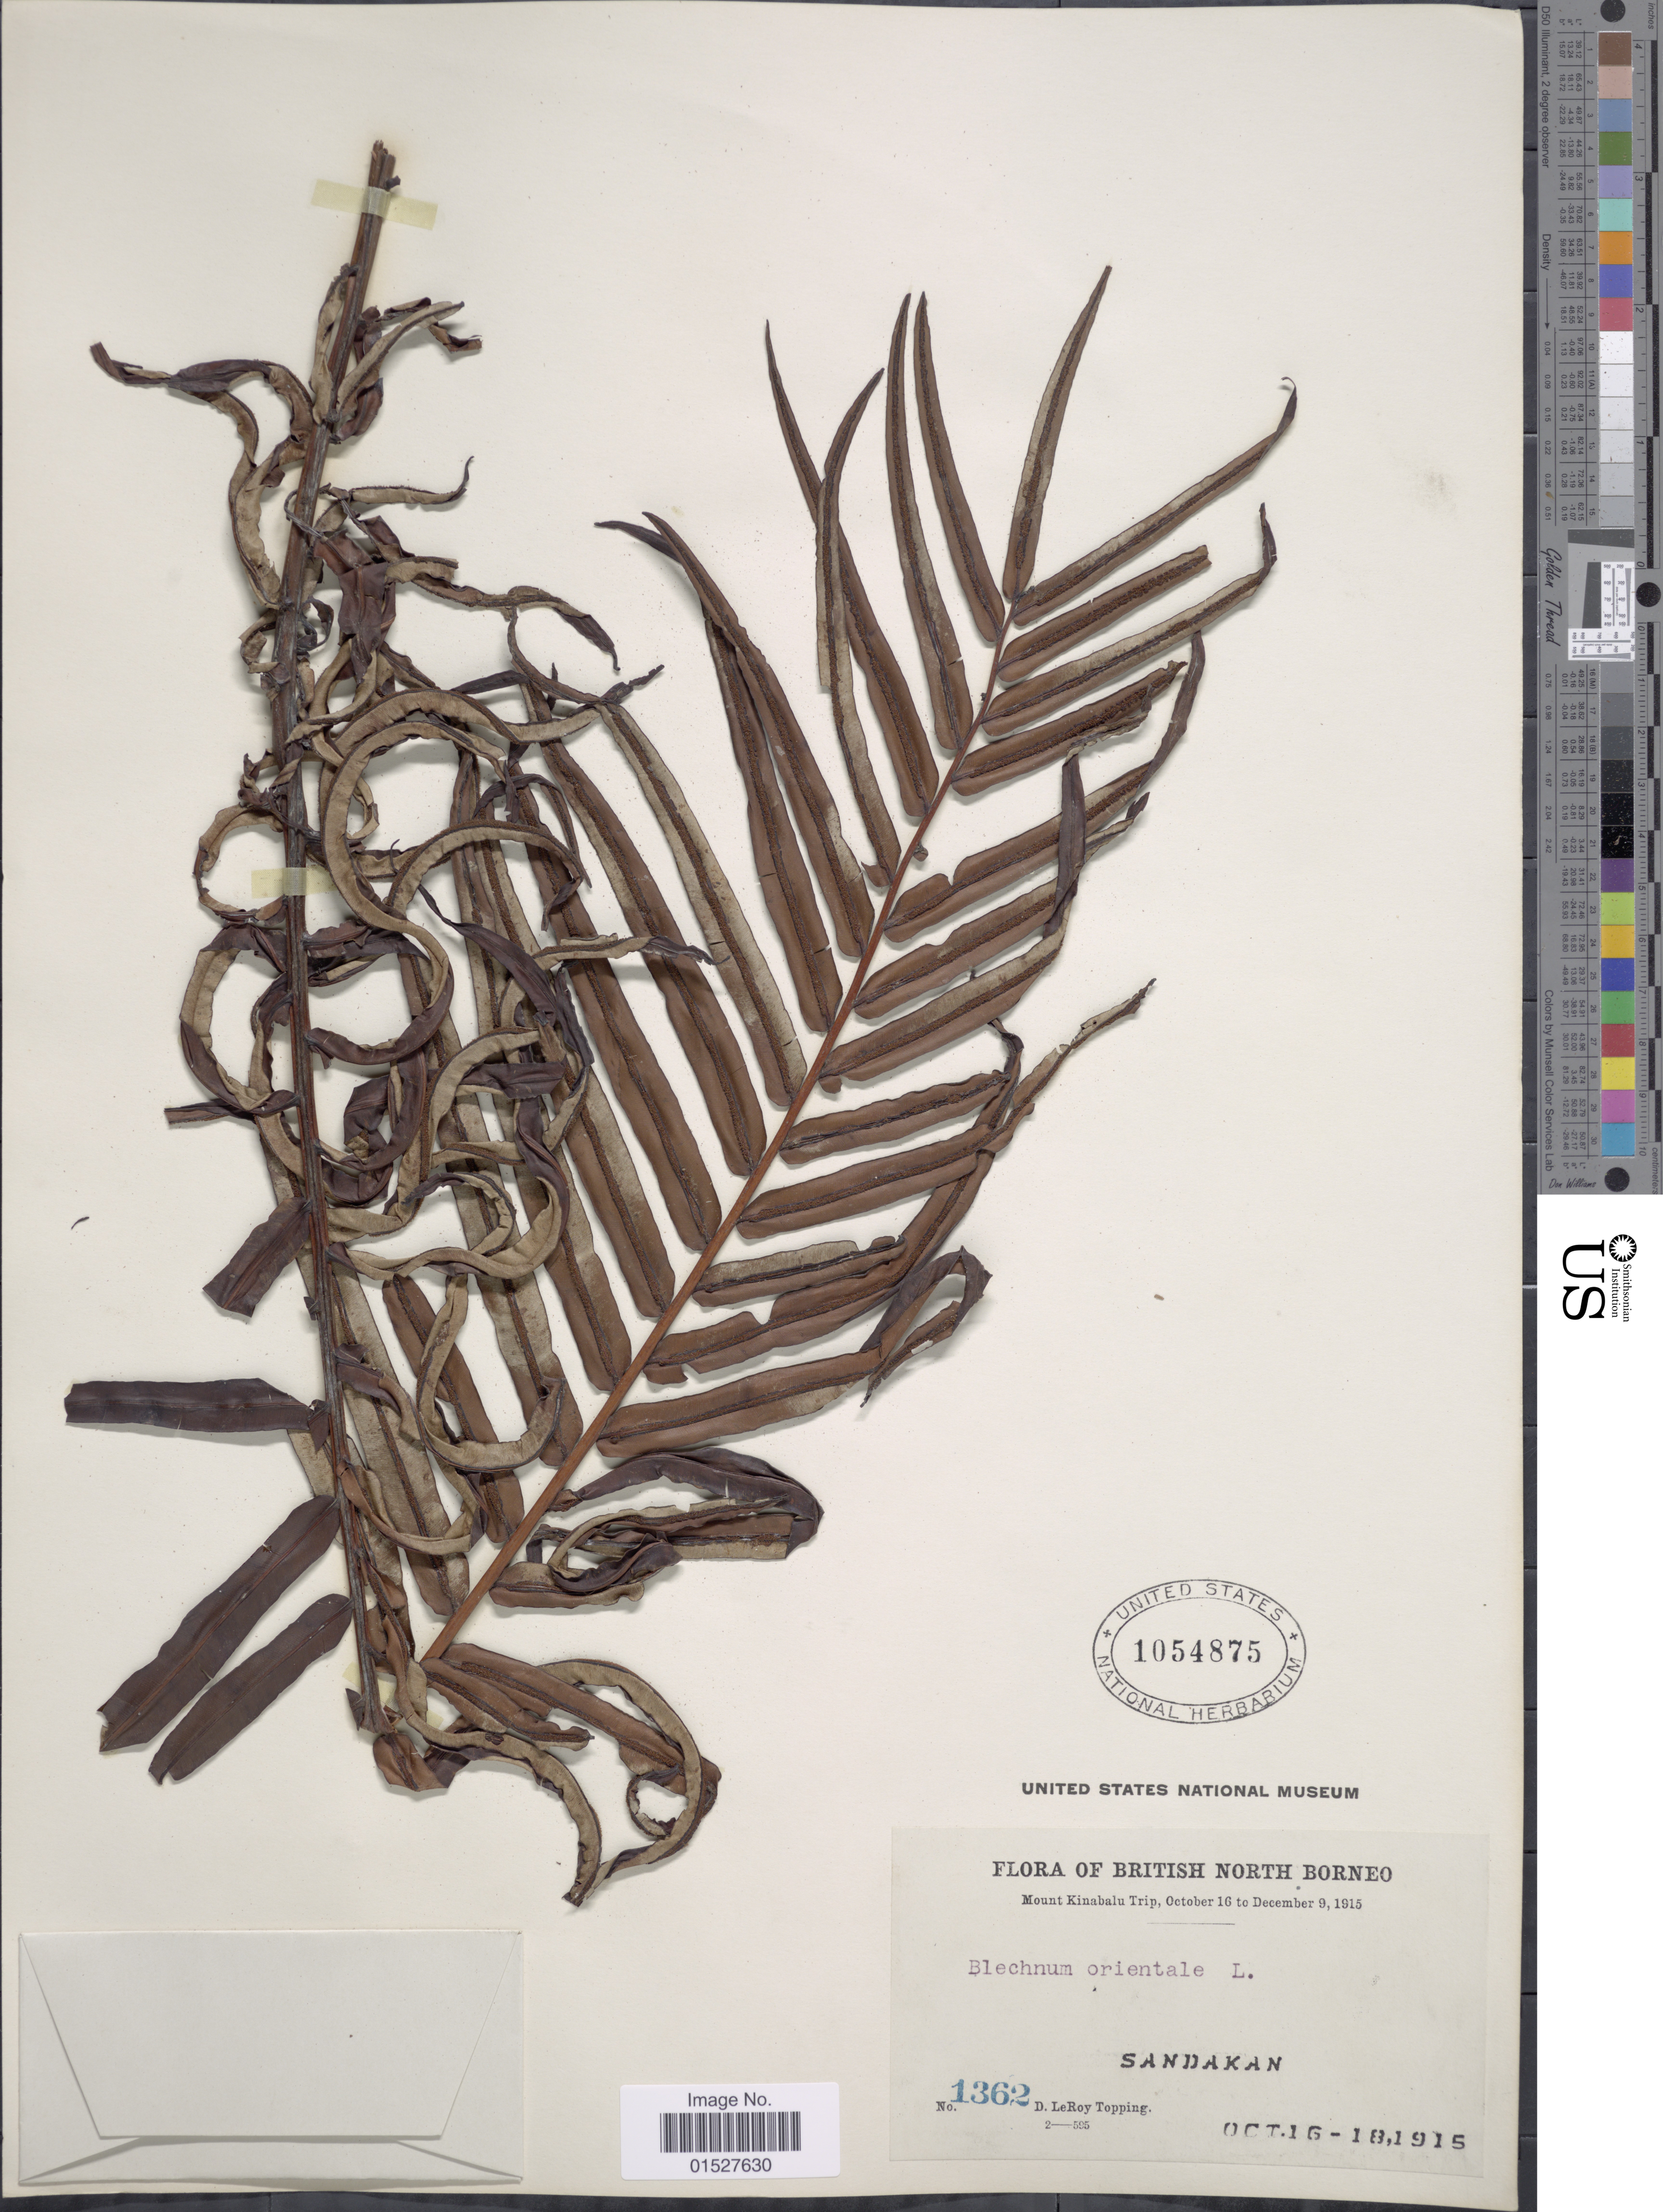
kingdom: Plantae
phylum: Tracheophyta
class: Polypodiopsida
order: Polypodiales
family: Blechnaceae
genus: Blechnum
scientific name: Blechnum orientale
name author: L.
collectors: D. L. Topping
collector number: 1362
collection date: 1915-10-16/1915-10-18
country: Malaysia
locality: British North Borneo. Sandakan.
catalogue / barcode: US 1054875